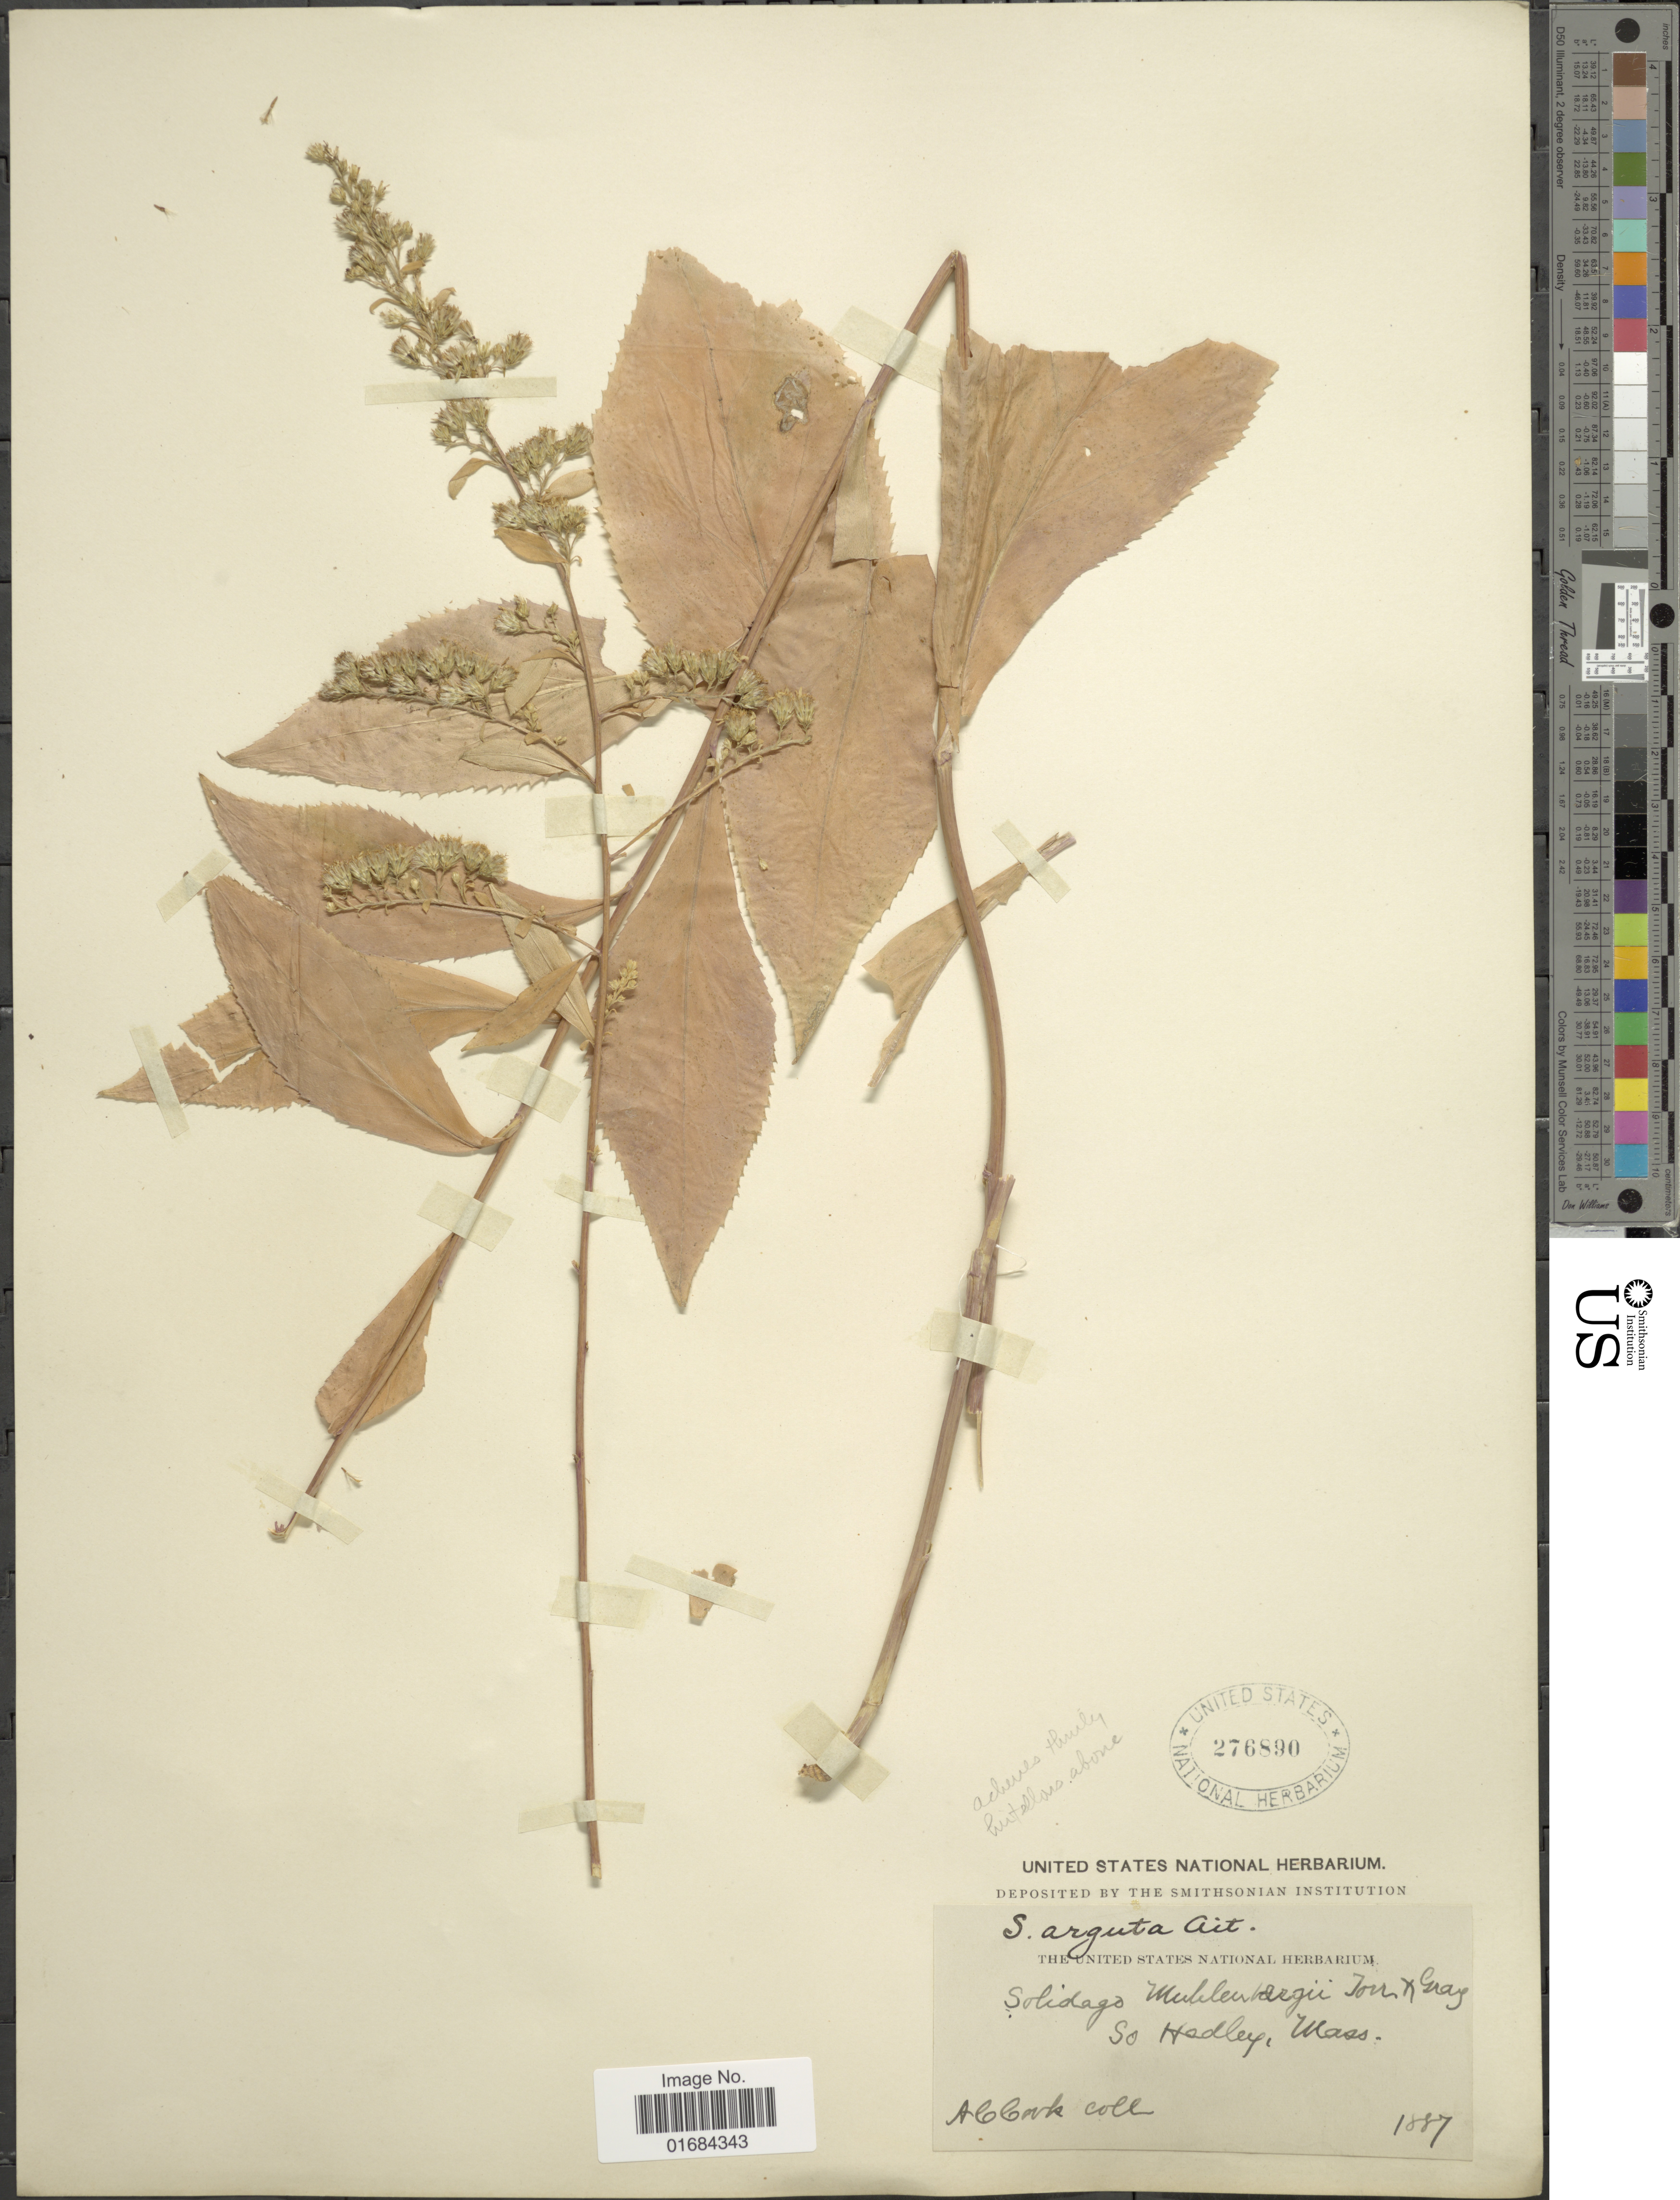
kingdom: Plantae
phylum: Tracheophyta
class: Magnoliopsida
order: Asterales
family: Asteraceae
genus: Solidago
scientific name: Solidago arguta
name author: Aiton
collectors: A. Cork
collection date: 1881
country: United States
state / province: Massachusetts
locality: So Hadley.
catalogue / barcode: US 276890